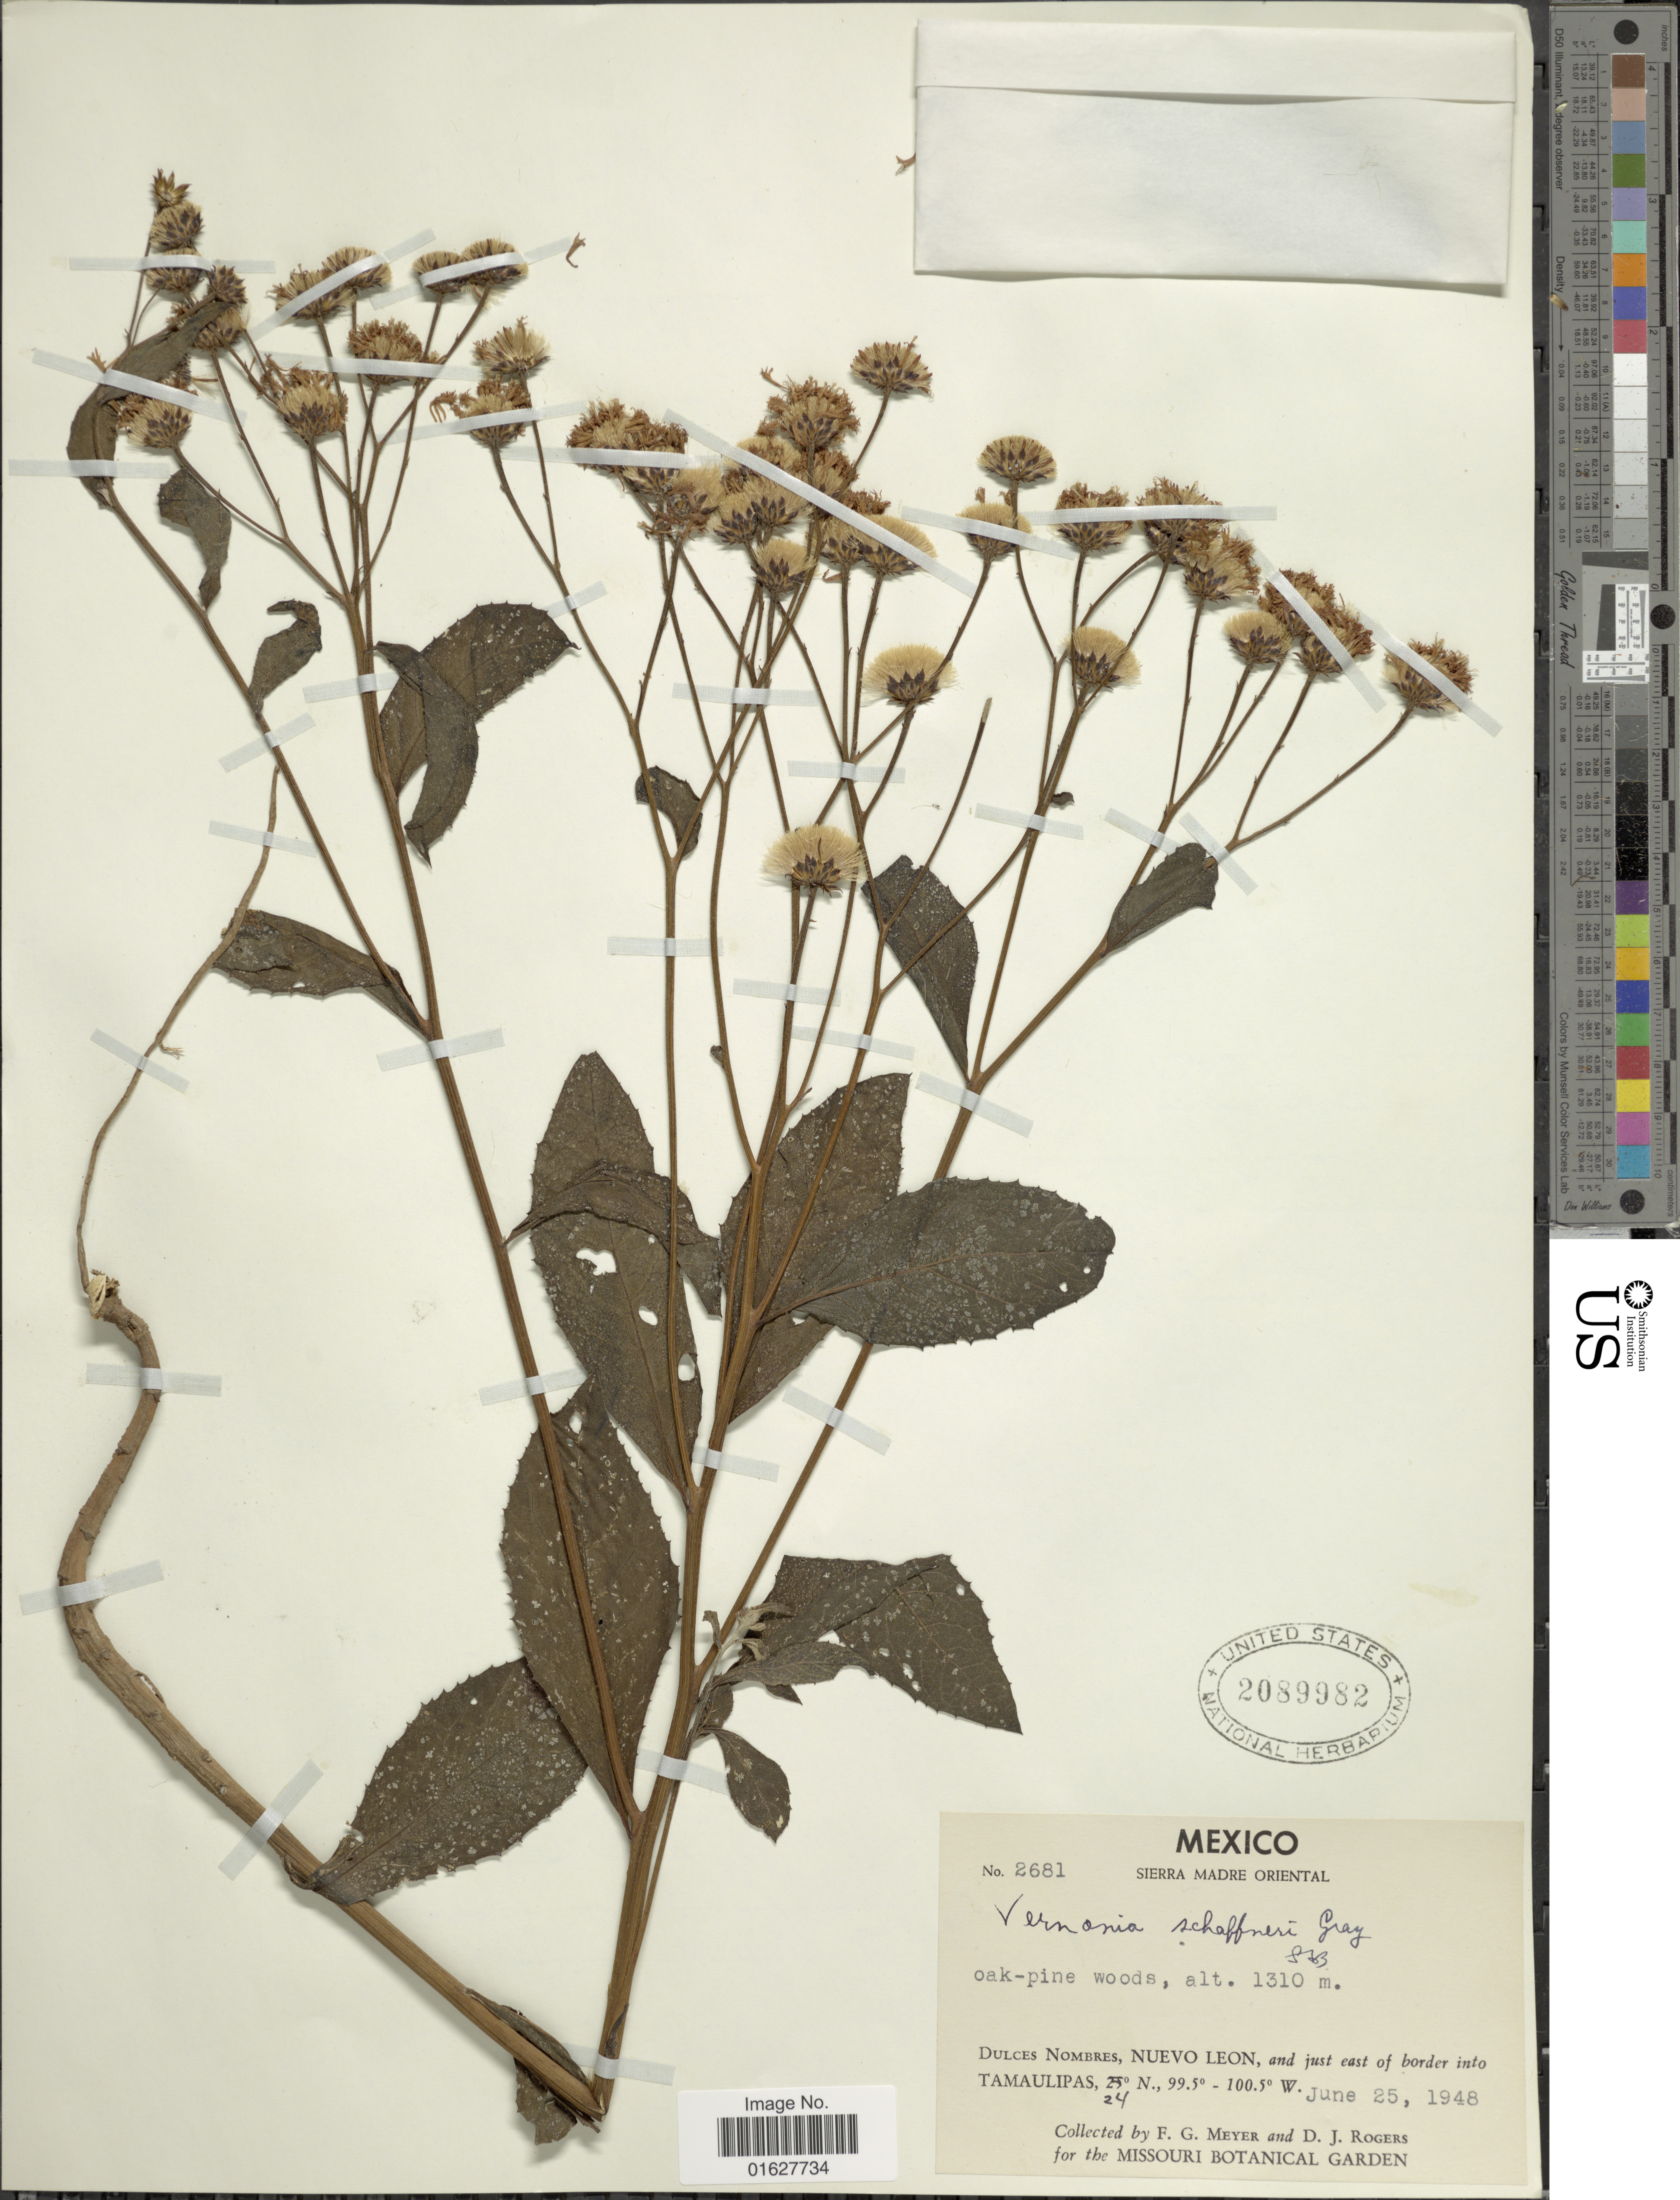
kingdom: Plantae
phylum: Tracheophyta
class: Magnoliopsida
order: Asterales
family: Asteraceae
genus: Vernonia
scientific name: Vernonia greggii subsp. schaffneri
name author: (A. Gray) G. C. Chapman & S.B. Jones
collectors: F. G. Meyer & D. J. Rogers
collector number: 2681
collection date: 1948-06-25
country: Mexico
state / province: Nuevo León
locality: Mexico. Sierra Madre Oriental. Dulces Nombres, Nuevo León, and just east of border into Yamaulipas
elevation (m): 1310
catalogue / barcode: US 2089982